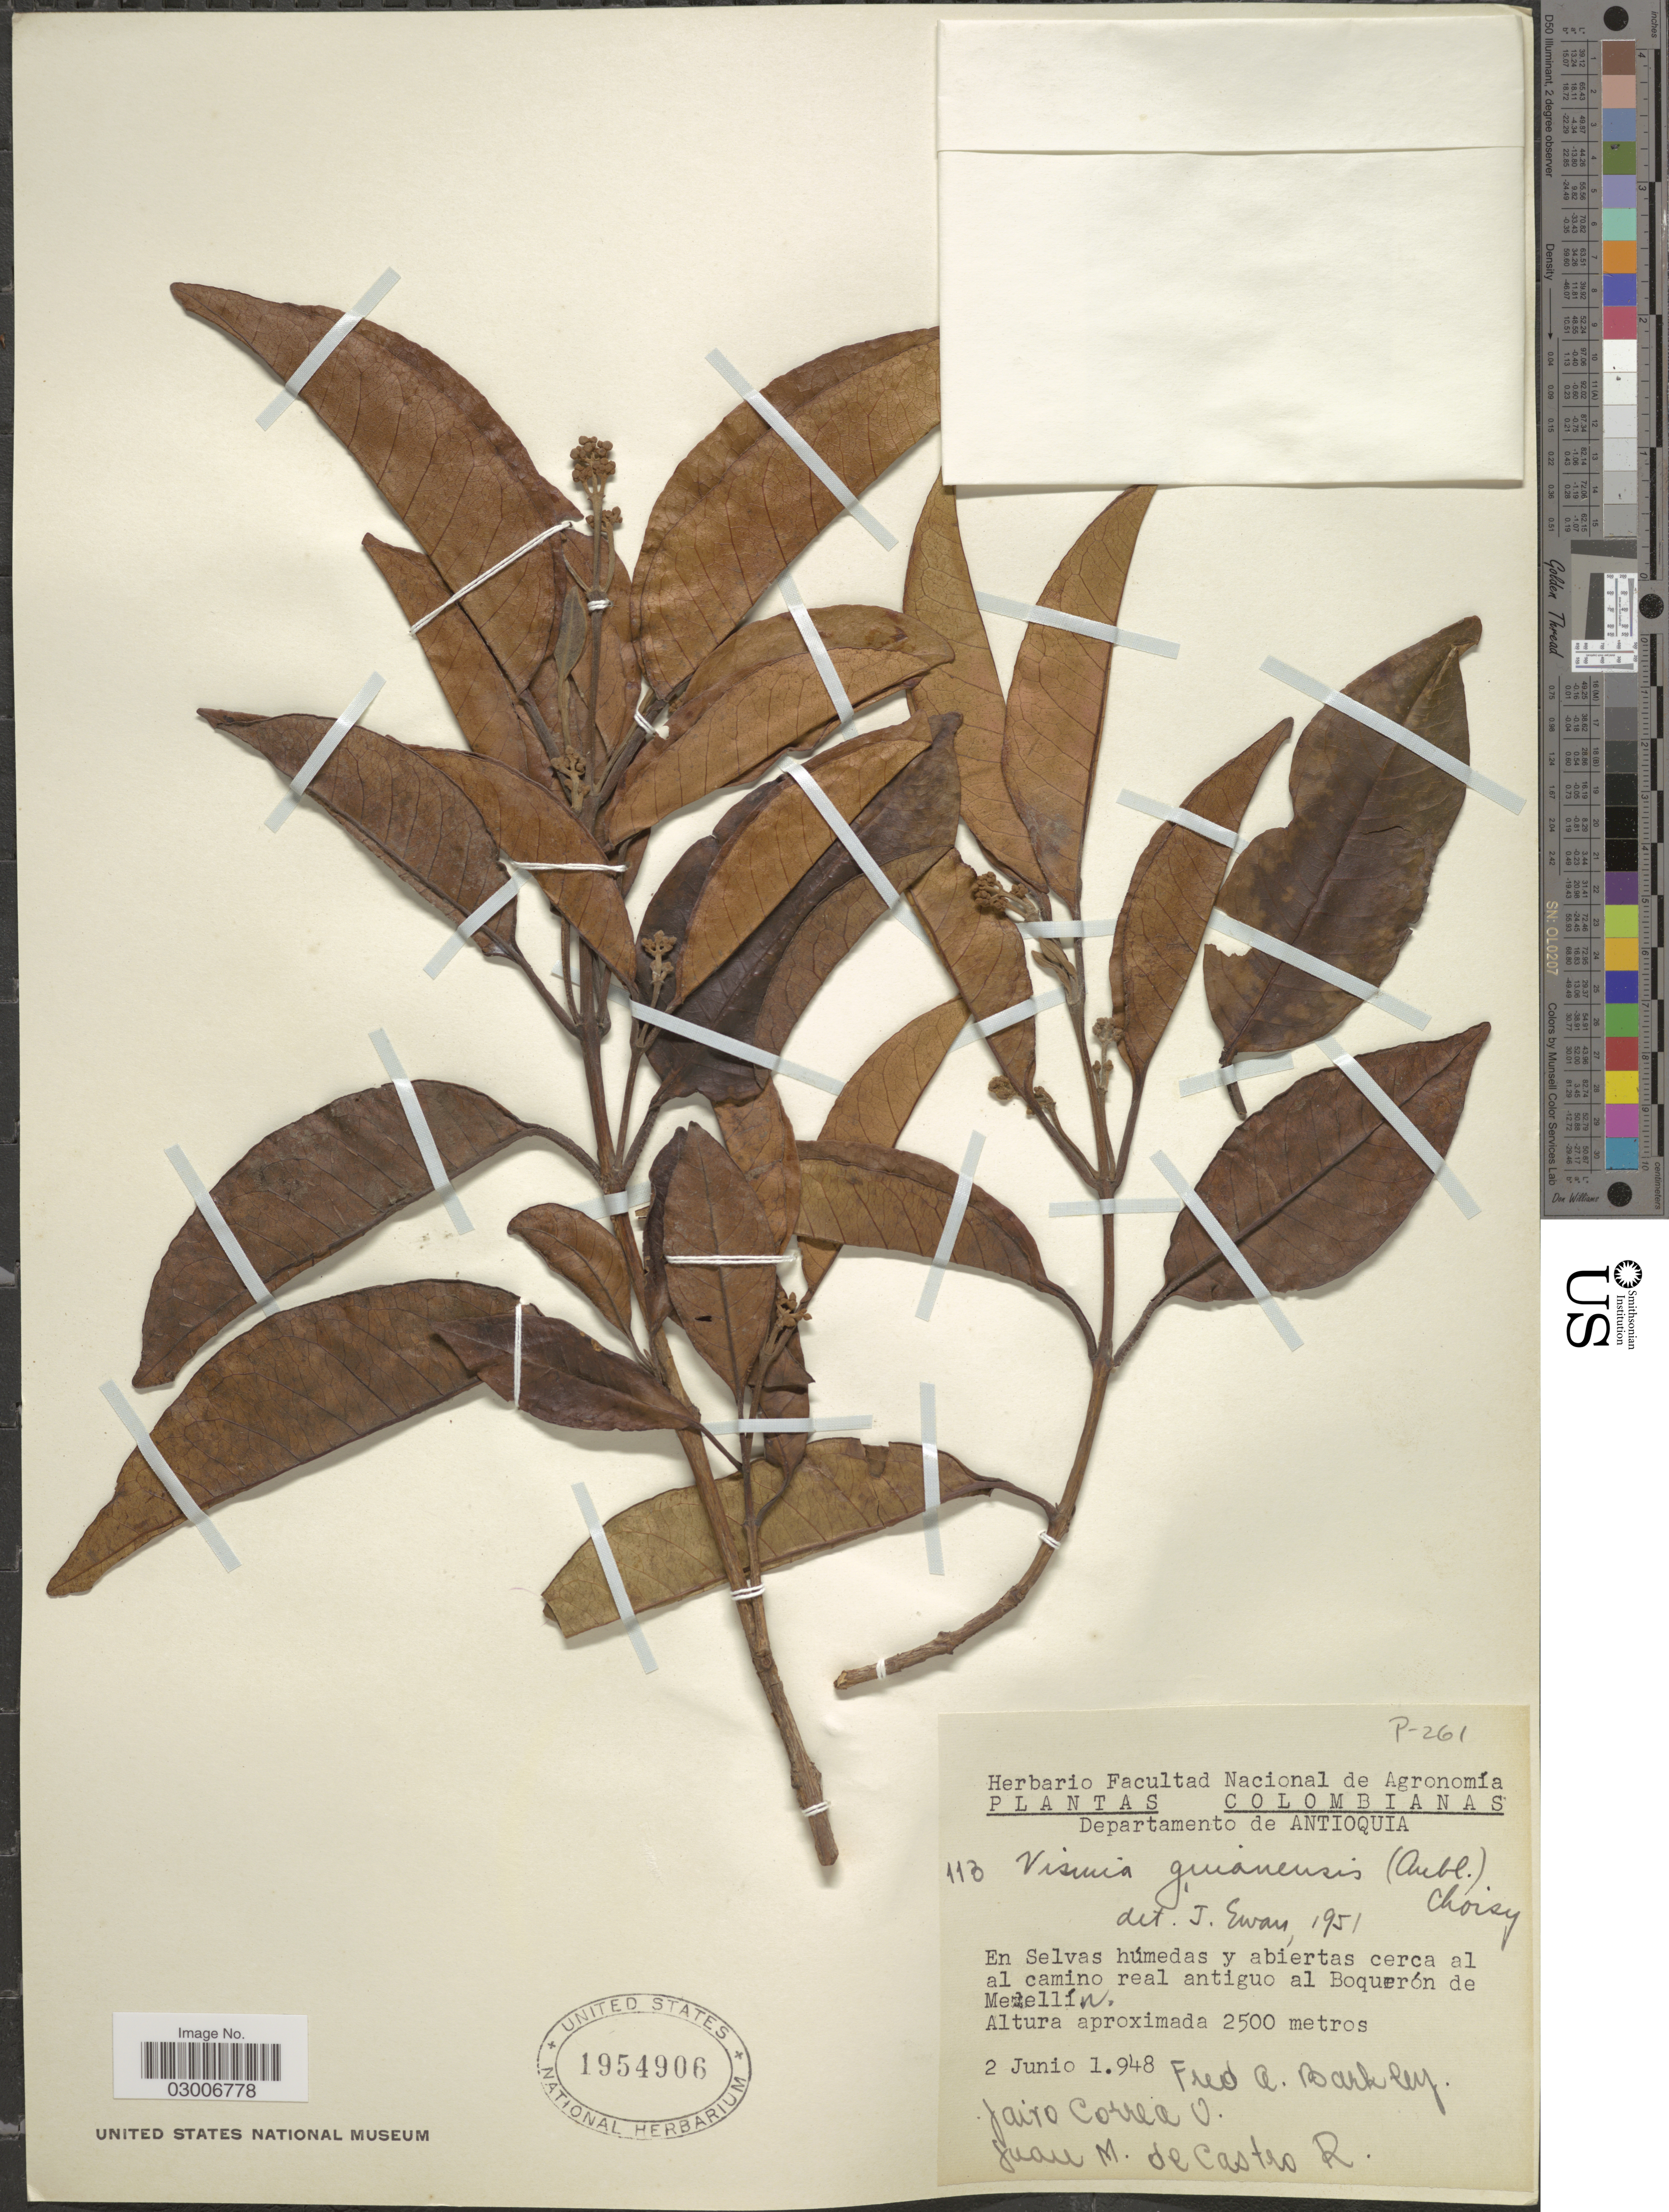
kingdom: Plantae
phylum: Tracheophyta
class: Magnoliopsida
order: Malpighiales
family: Hypericaceae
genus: Vismia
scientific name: Vismia laevis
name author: Triana & Planch.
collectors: F. A. Barkley, J. Correa V. & J. De Castro R.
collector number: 113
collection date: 1948-06-02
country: Colombia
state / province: Antioquia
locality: Departamento de Antioquia, En Selvas húmedas y abiertas cerca al al camino real antiguo al Boquerón de Medellín.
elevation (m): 2500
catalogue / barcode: US 1954906